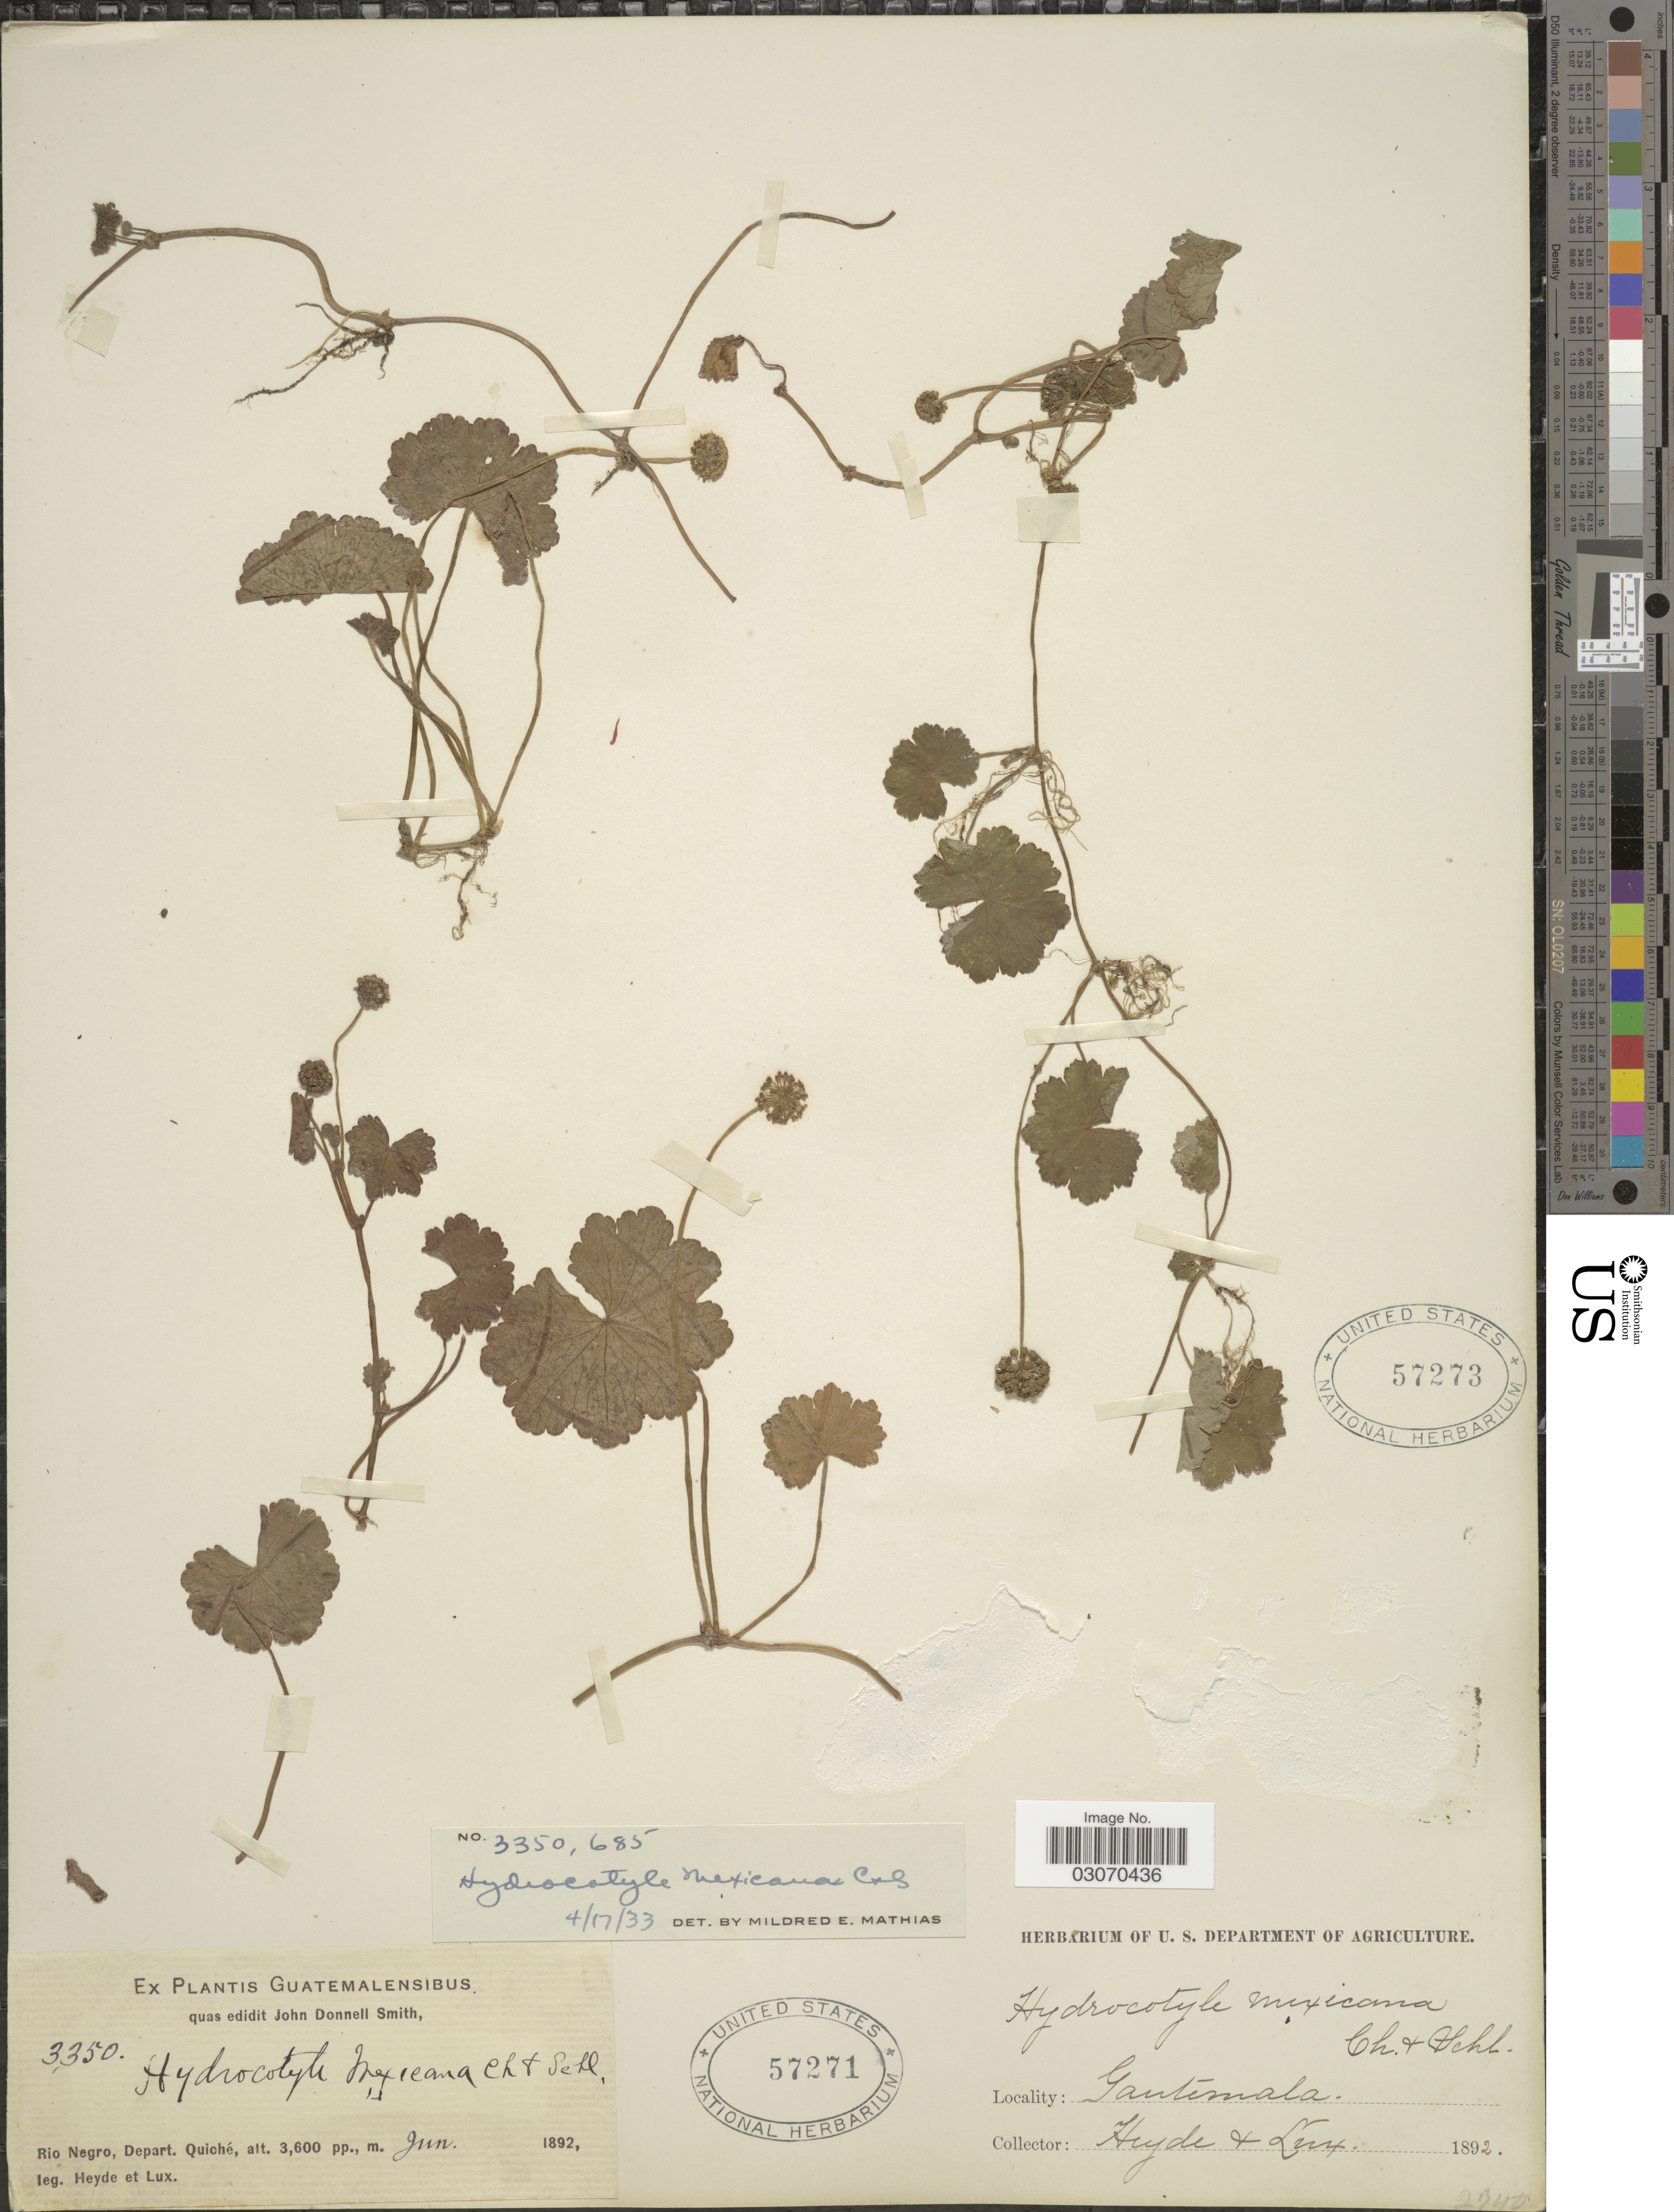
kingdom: Plantae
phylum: Tracheophyta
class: Magnoliopsida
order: Apiales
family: Araliaceae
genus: Hydrocotyle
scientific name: Hydrocotyle mexicana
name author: Schltdl. & Cham.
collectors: Heyde & Lux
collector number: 2740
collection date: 1892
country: Guatemala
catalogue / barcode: US 57273-2